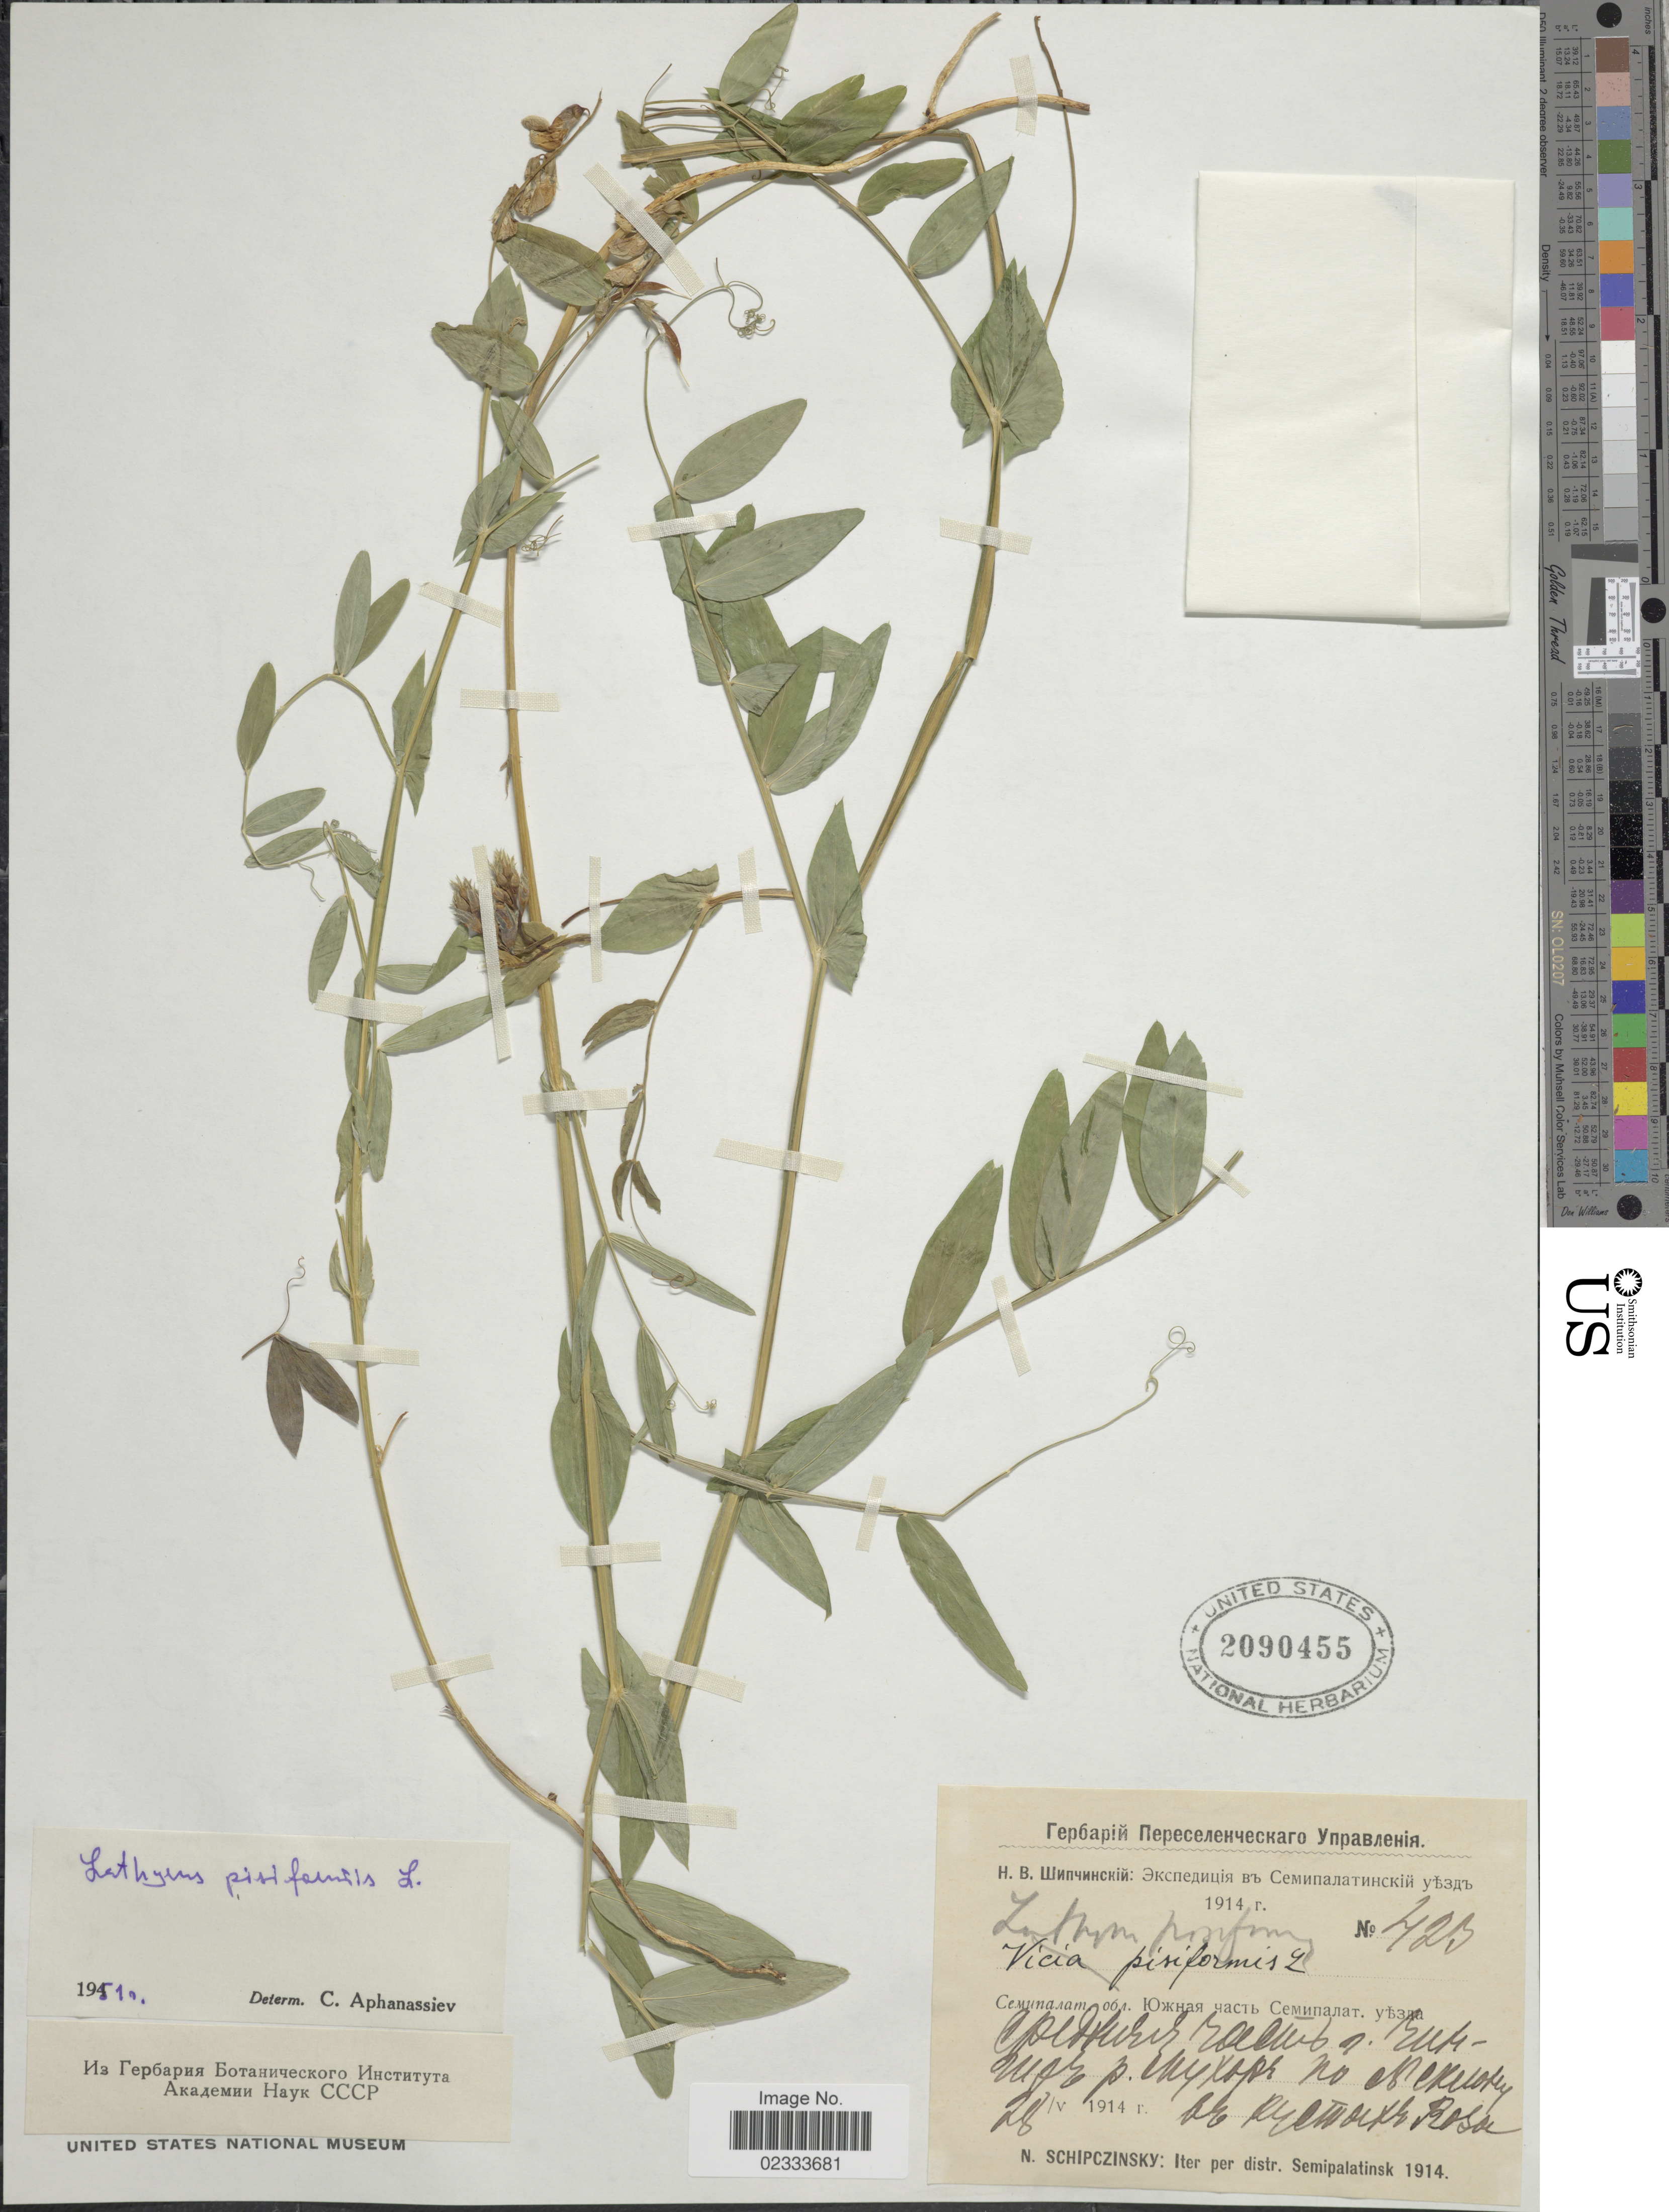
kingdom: Plantae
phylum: Tracheophyta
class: Magnoliopsida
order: Fabales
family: Fabaceae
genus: Lathyrus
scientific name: Lathyrus pisiformis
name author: L.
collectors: N. Schipczinsky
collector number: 423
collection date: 1914-05-28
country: Kazakhstan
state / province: East Kazakhstan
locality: Iter per distr. Semipalatinsk, Middle part of Chingiz Mts, river Mukhor.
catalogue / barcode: US 2090455